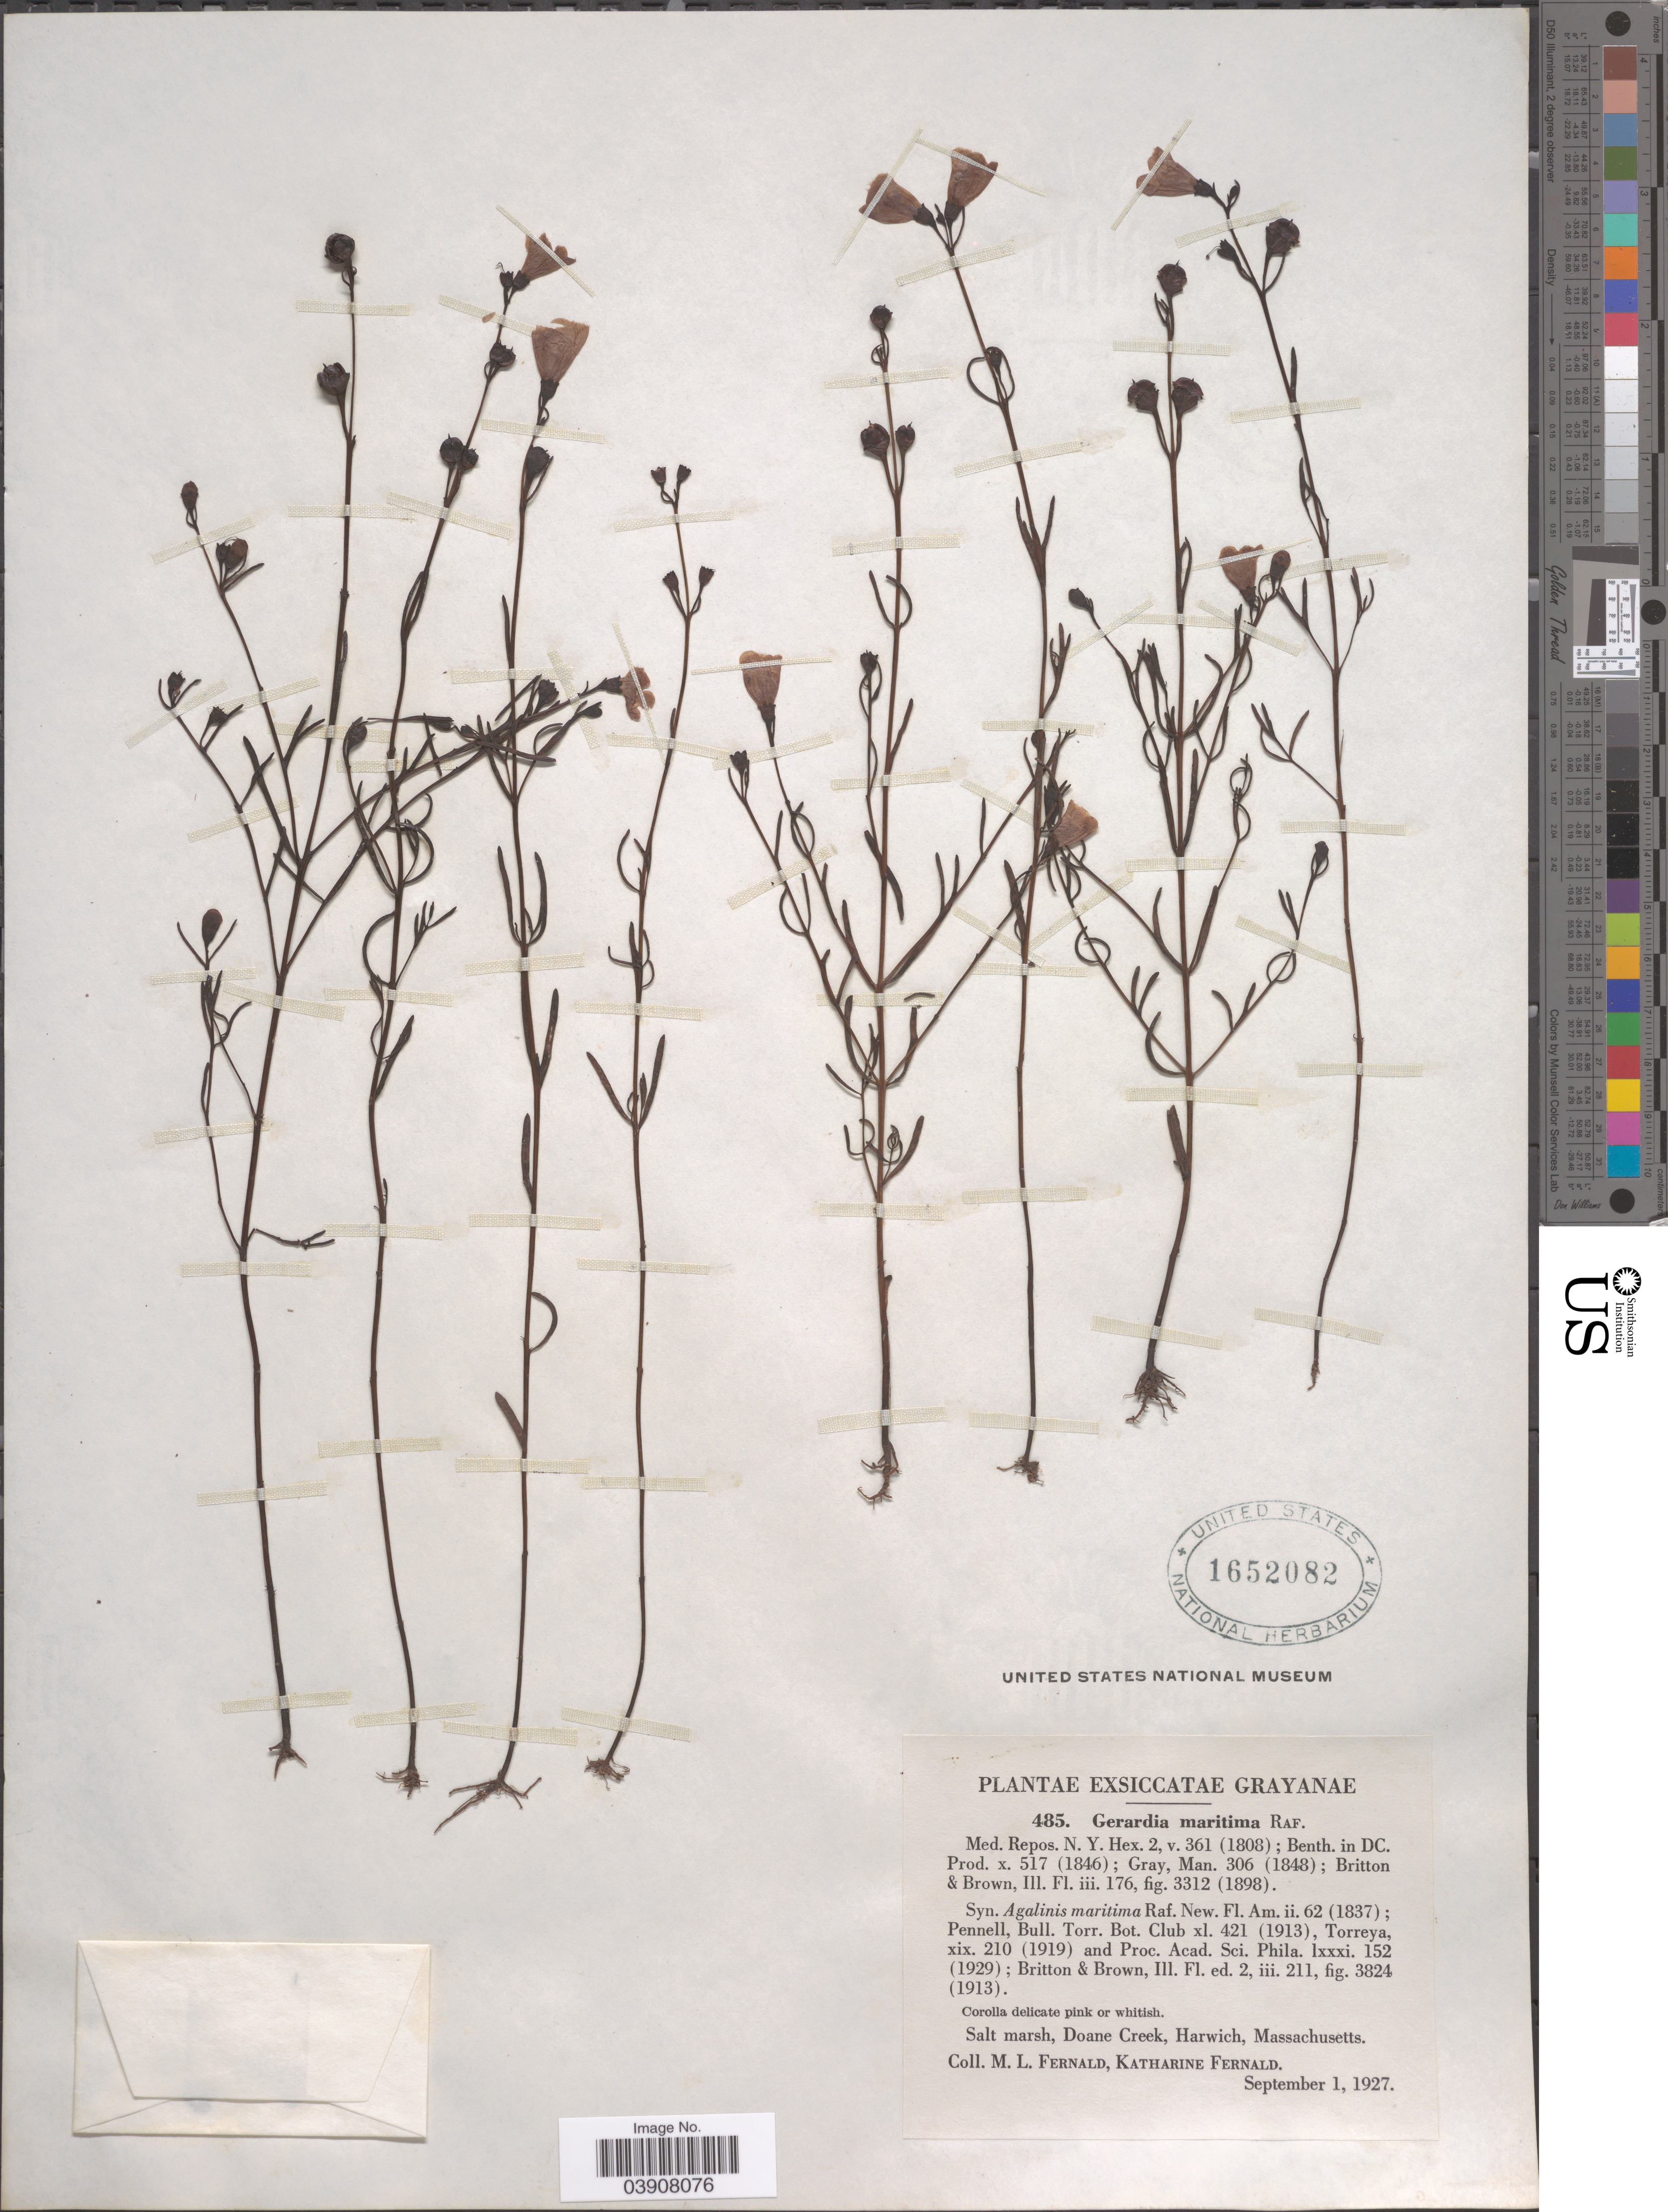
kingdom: Plantae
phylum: Tracheophyta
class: Magnoliopsida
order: Lamiales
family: Orobanchaceae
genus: Agalinis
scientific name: Agalinis maritima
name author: (Raf.) Raf.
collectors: M. L. Fernald & K. Fernald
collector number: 485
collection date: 1927-09-01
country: United States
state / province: Massachusetts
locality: Salt marsh, Doane Creek, Harwich.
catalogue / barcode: US 1652082